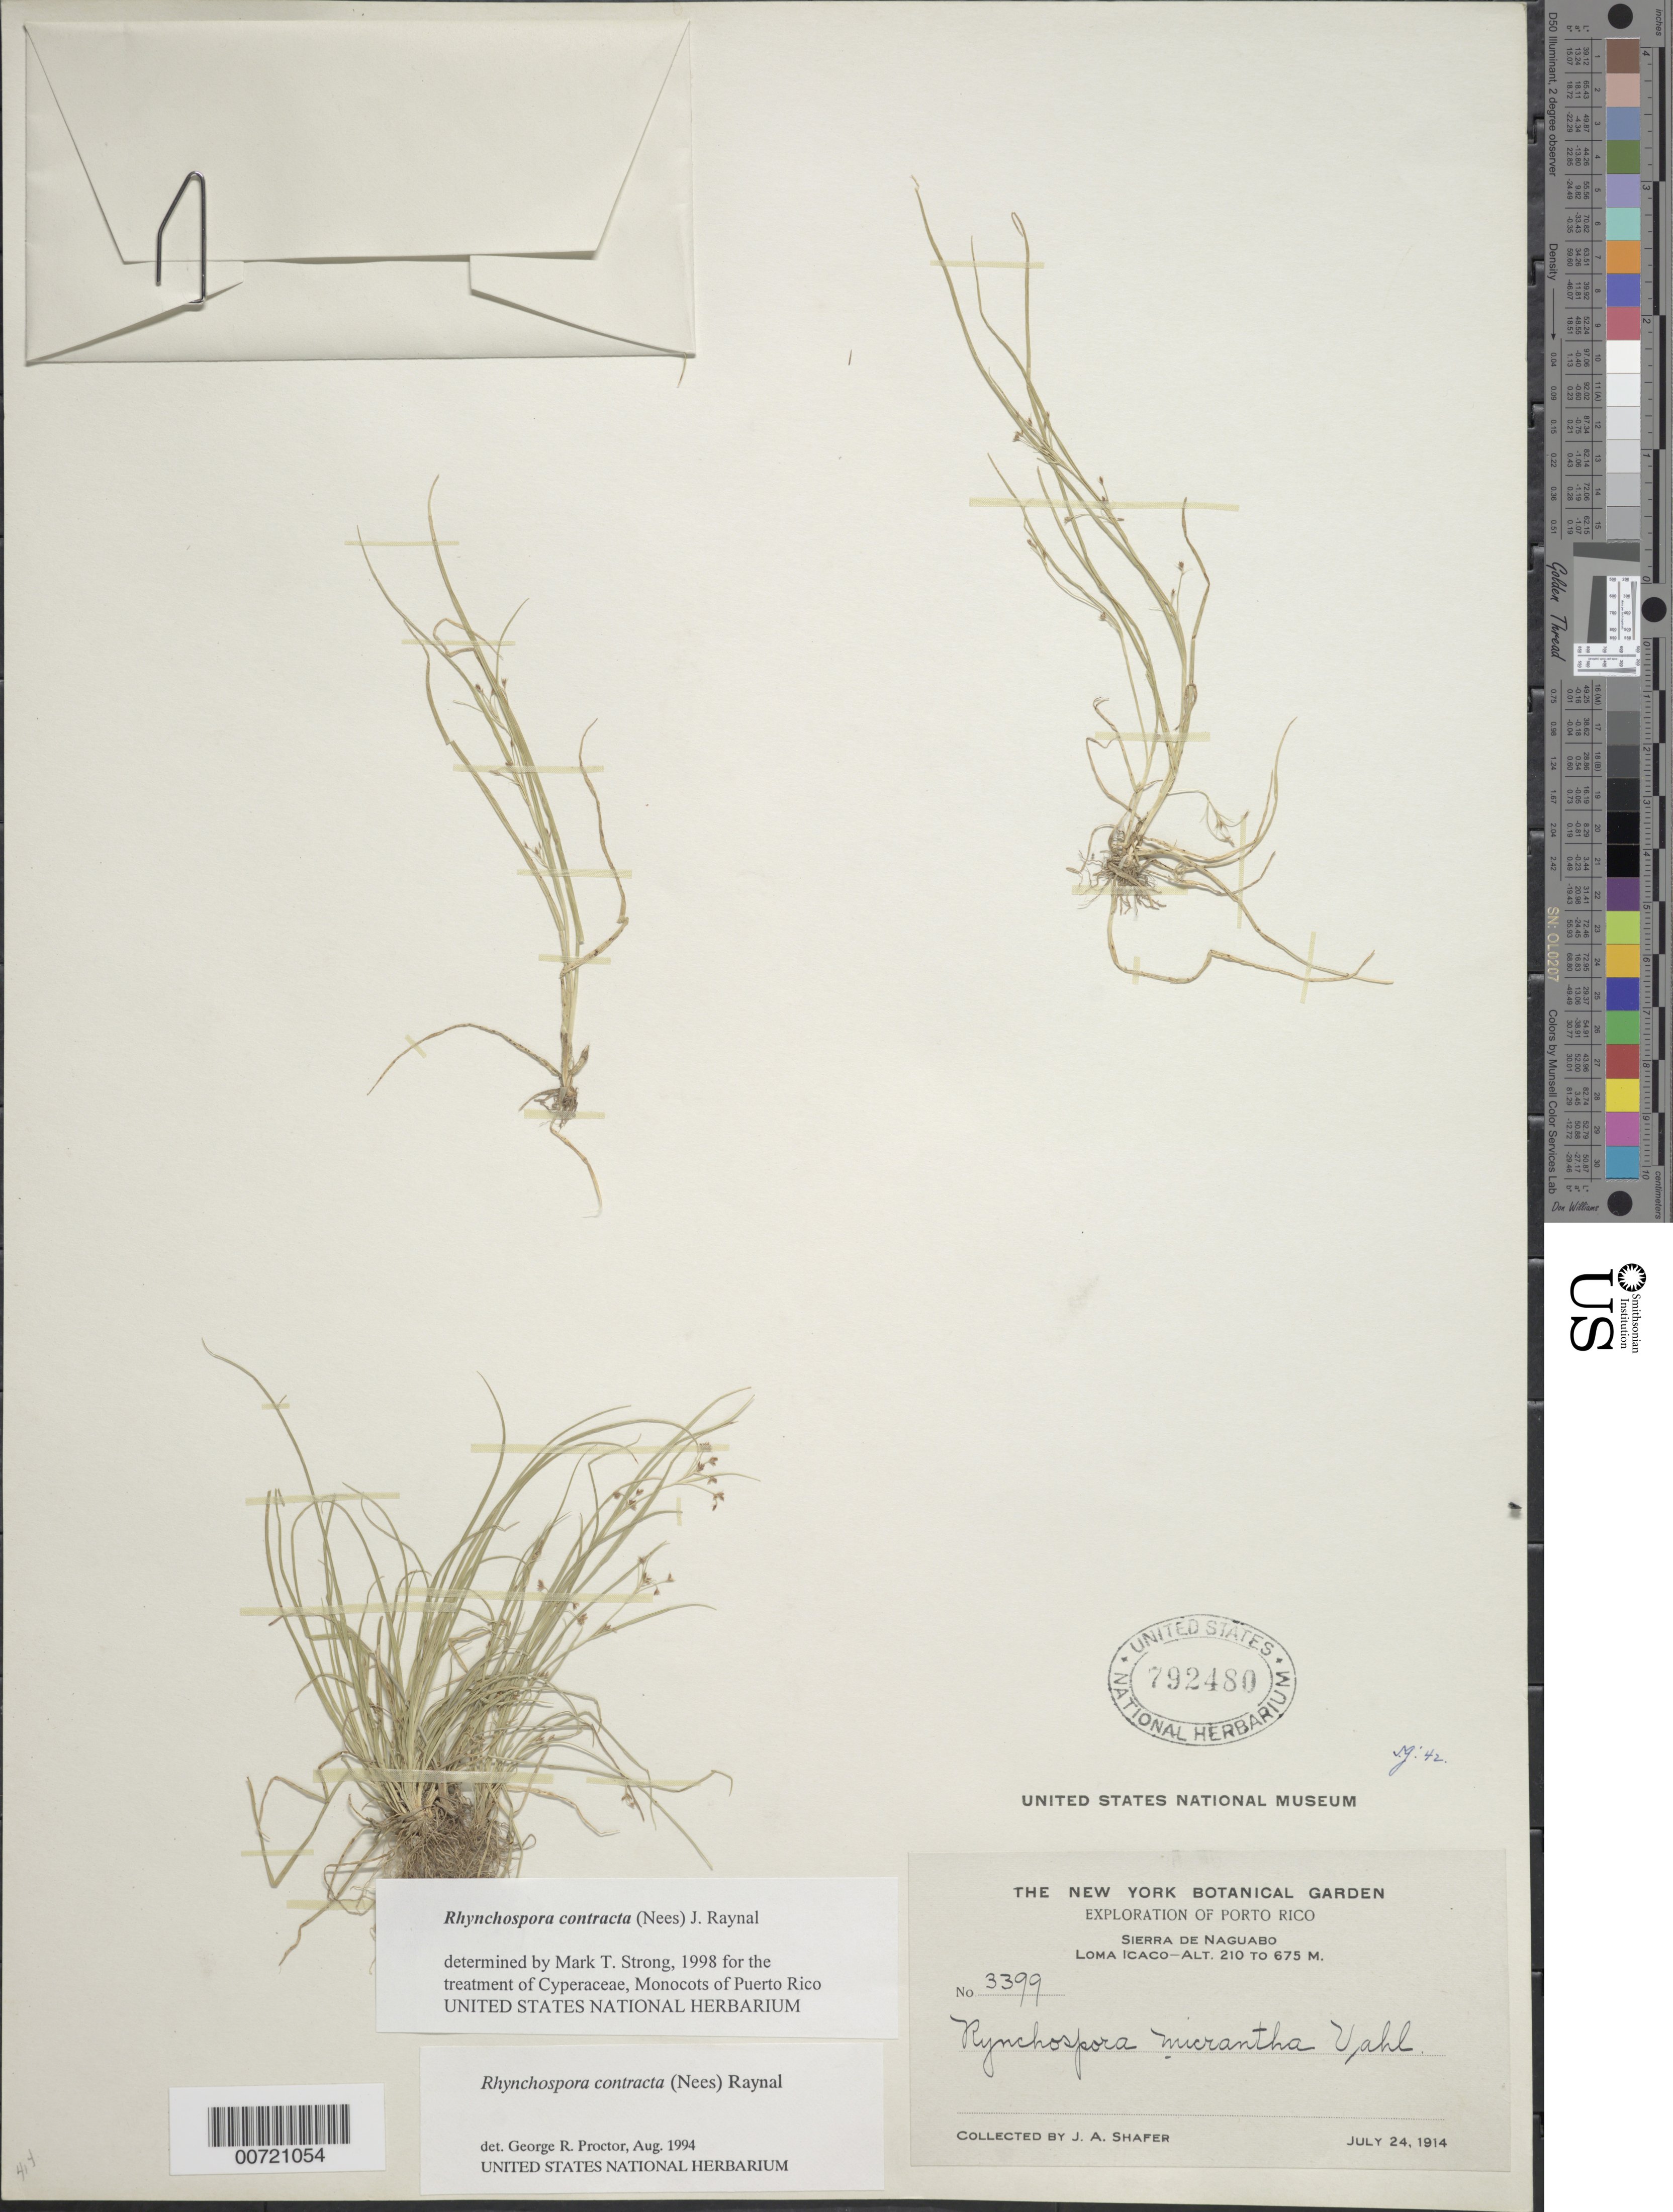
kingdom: Plantae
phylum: Tracheophyta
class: Liliopsida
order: Poales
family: Cyperaceae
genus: Rhynchospora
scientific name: Rhynchospora contracta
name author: (Nees) J. Raynal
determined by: Strong, M. T., (US), Smithsonian Institution - National Museum of Natural History (UNITED STATES)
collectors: J. A. Shafer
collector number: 3399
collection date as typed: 24 Jul 1914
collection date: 1914-07-24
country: Puerto Rico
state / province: Naguabo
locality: Sierra de Naguabo: Loma Icaco.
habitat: Along trail in partial shade.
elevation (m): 210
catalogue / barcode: US 792480